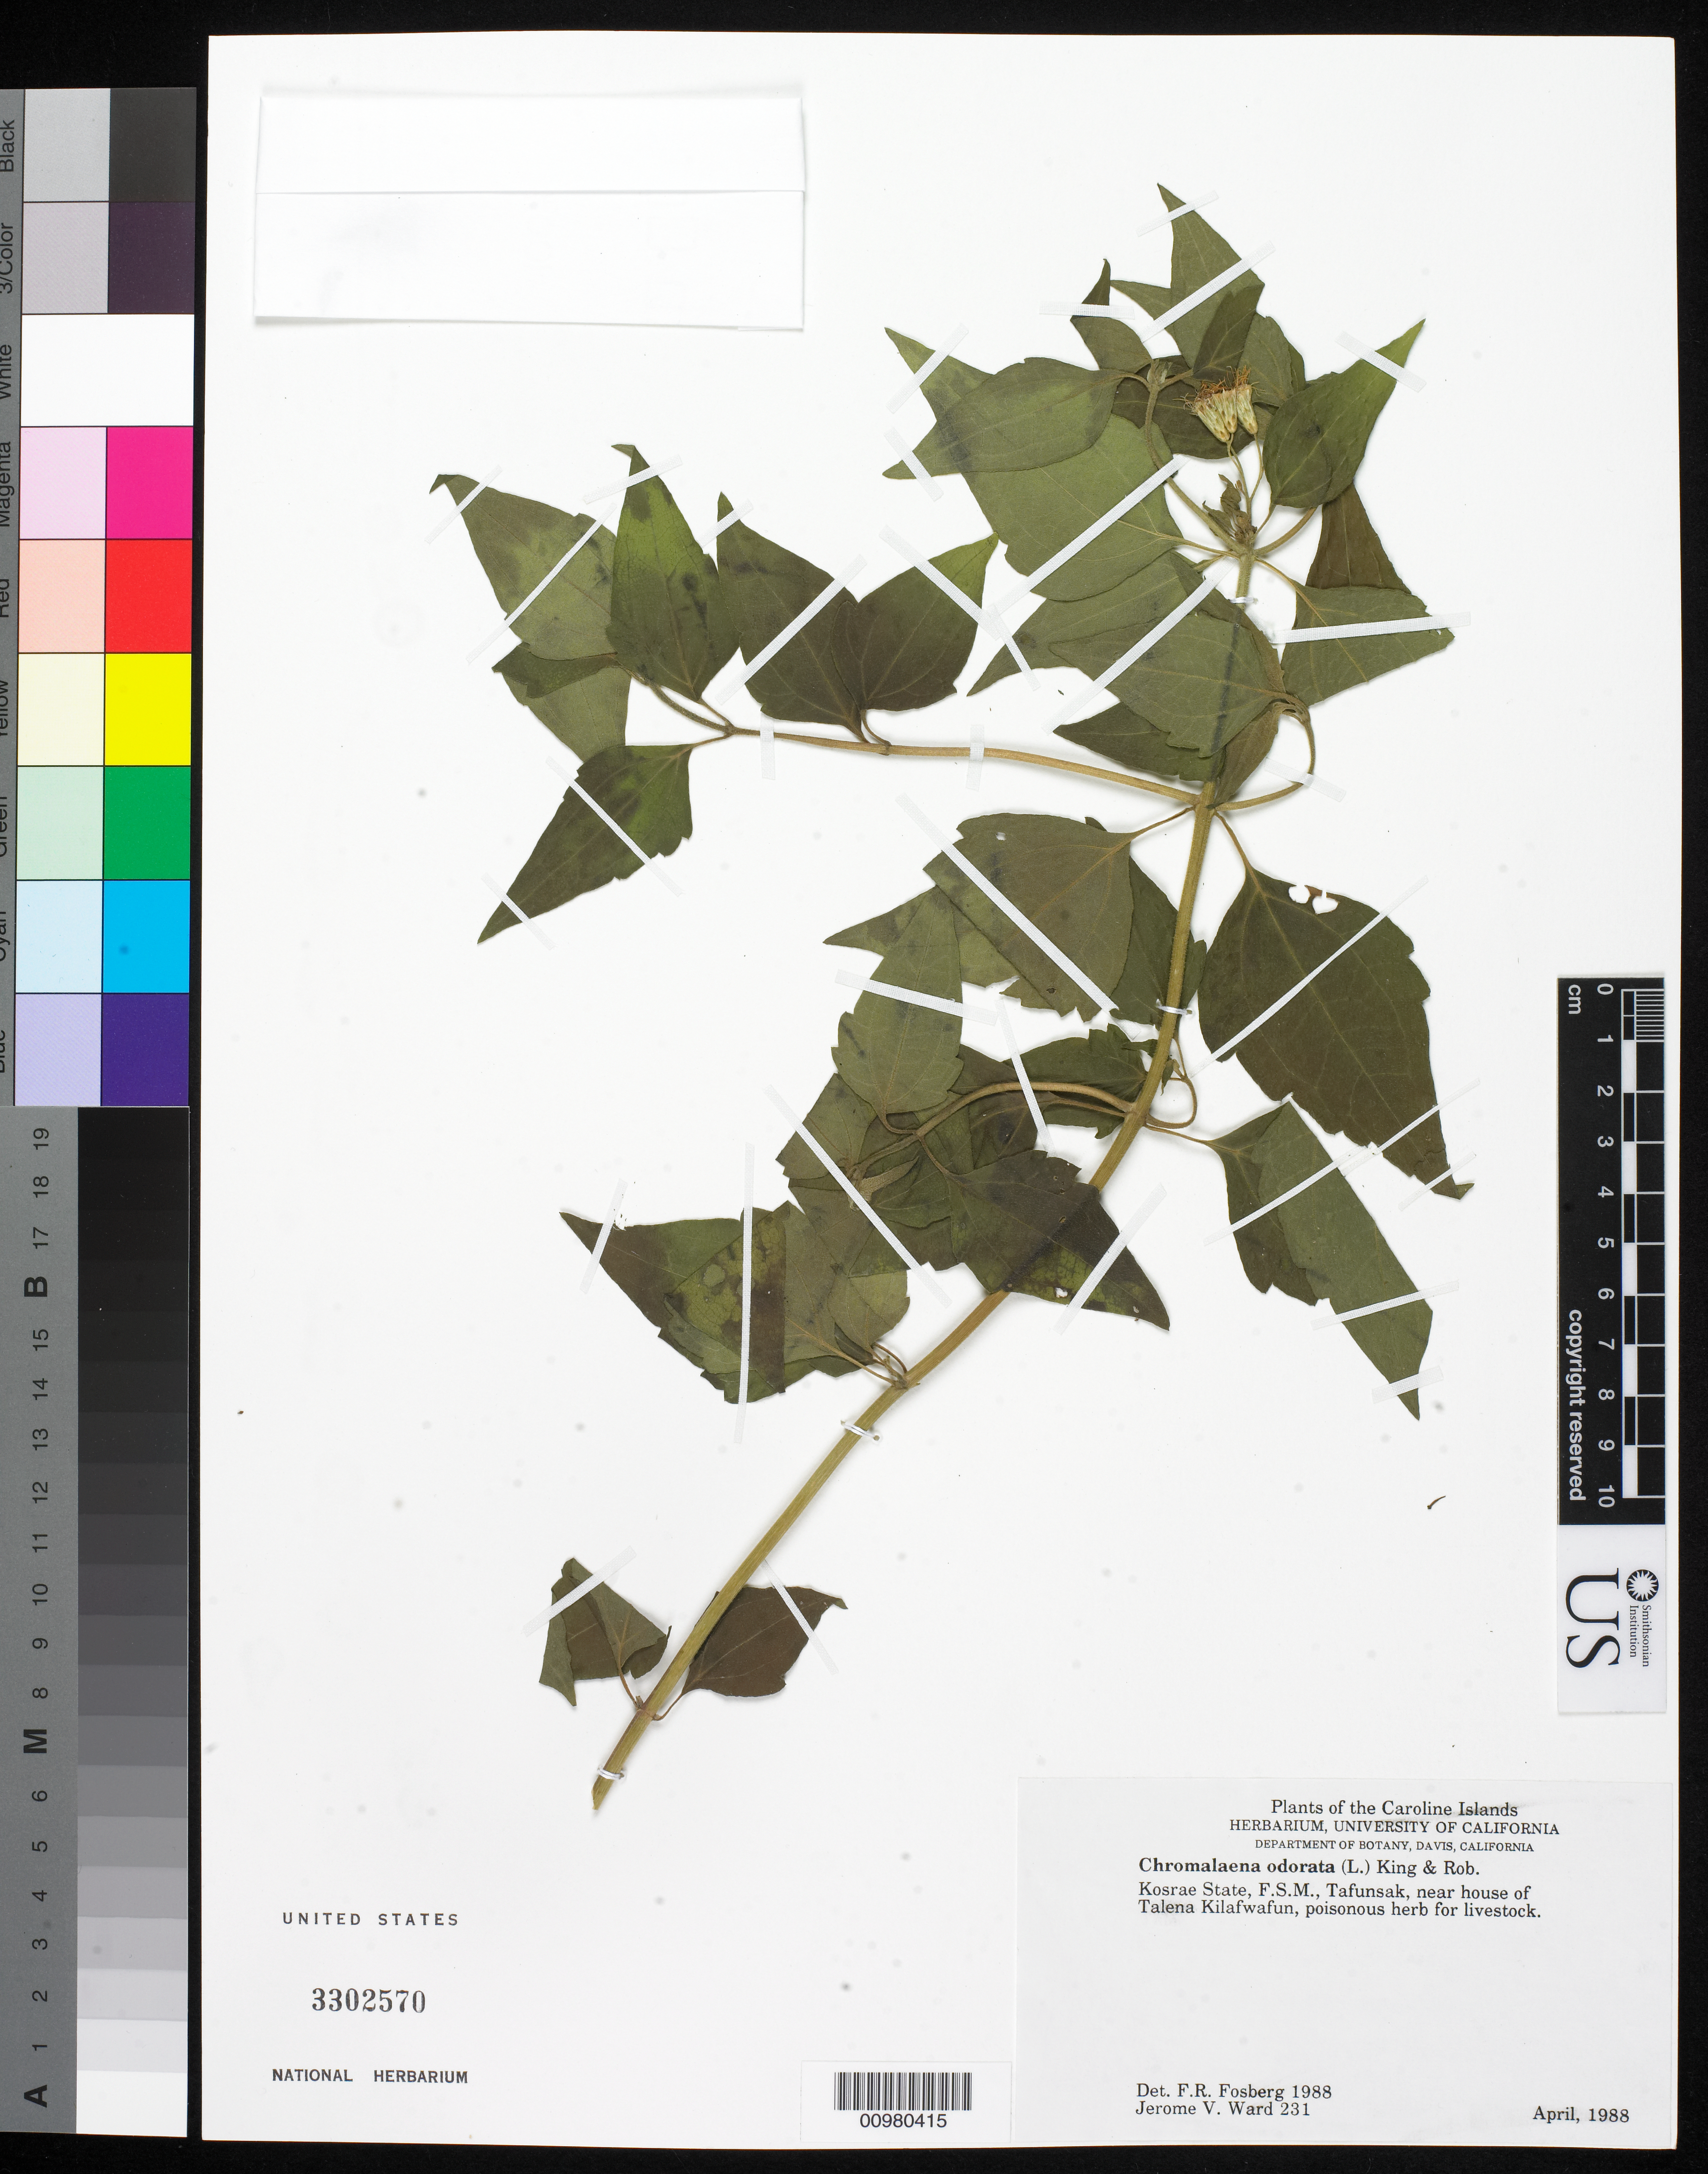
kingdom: Plantae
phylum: Tracheophyta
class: Magnoliopsida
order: Asterales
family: Asteraceae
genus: Chromolaena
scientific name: Chromolaena odorata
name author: (L.) R.M. King & H. Rob.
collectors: J. V. Ward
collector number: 231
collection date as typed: Apr 1988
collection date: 1988-04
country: Micronesia, Federated States of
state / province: Kosrae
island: Kosrae [Kusaie]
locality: Tafunsak, near house of Talena Kilafwafun.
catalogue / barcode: US 3302570